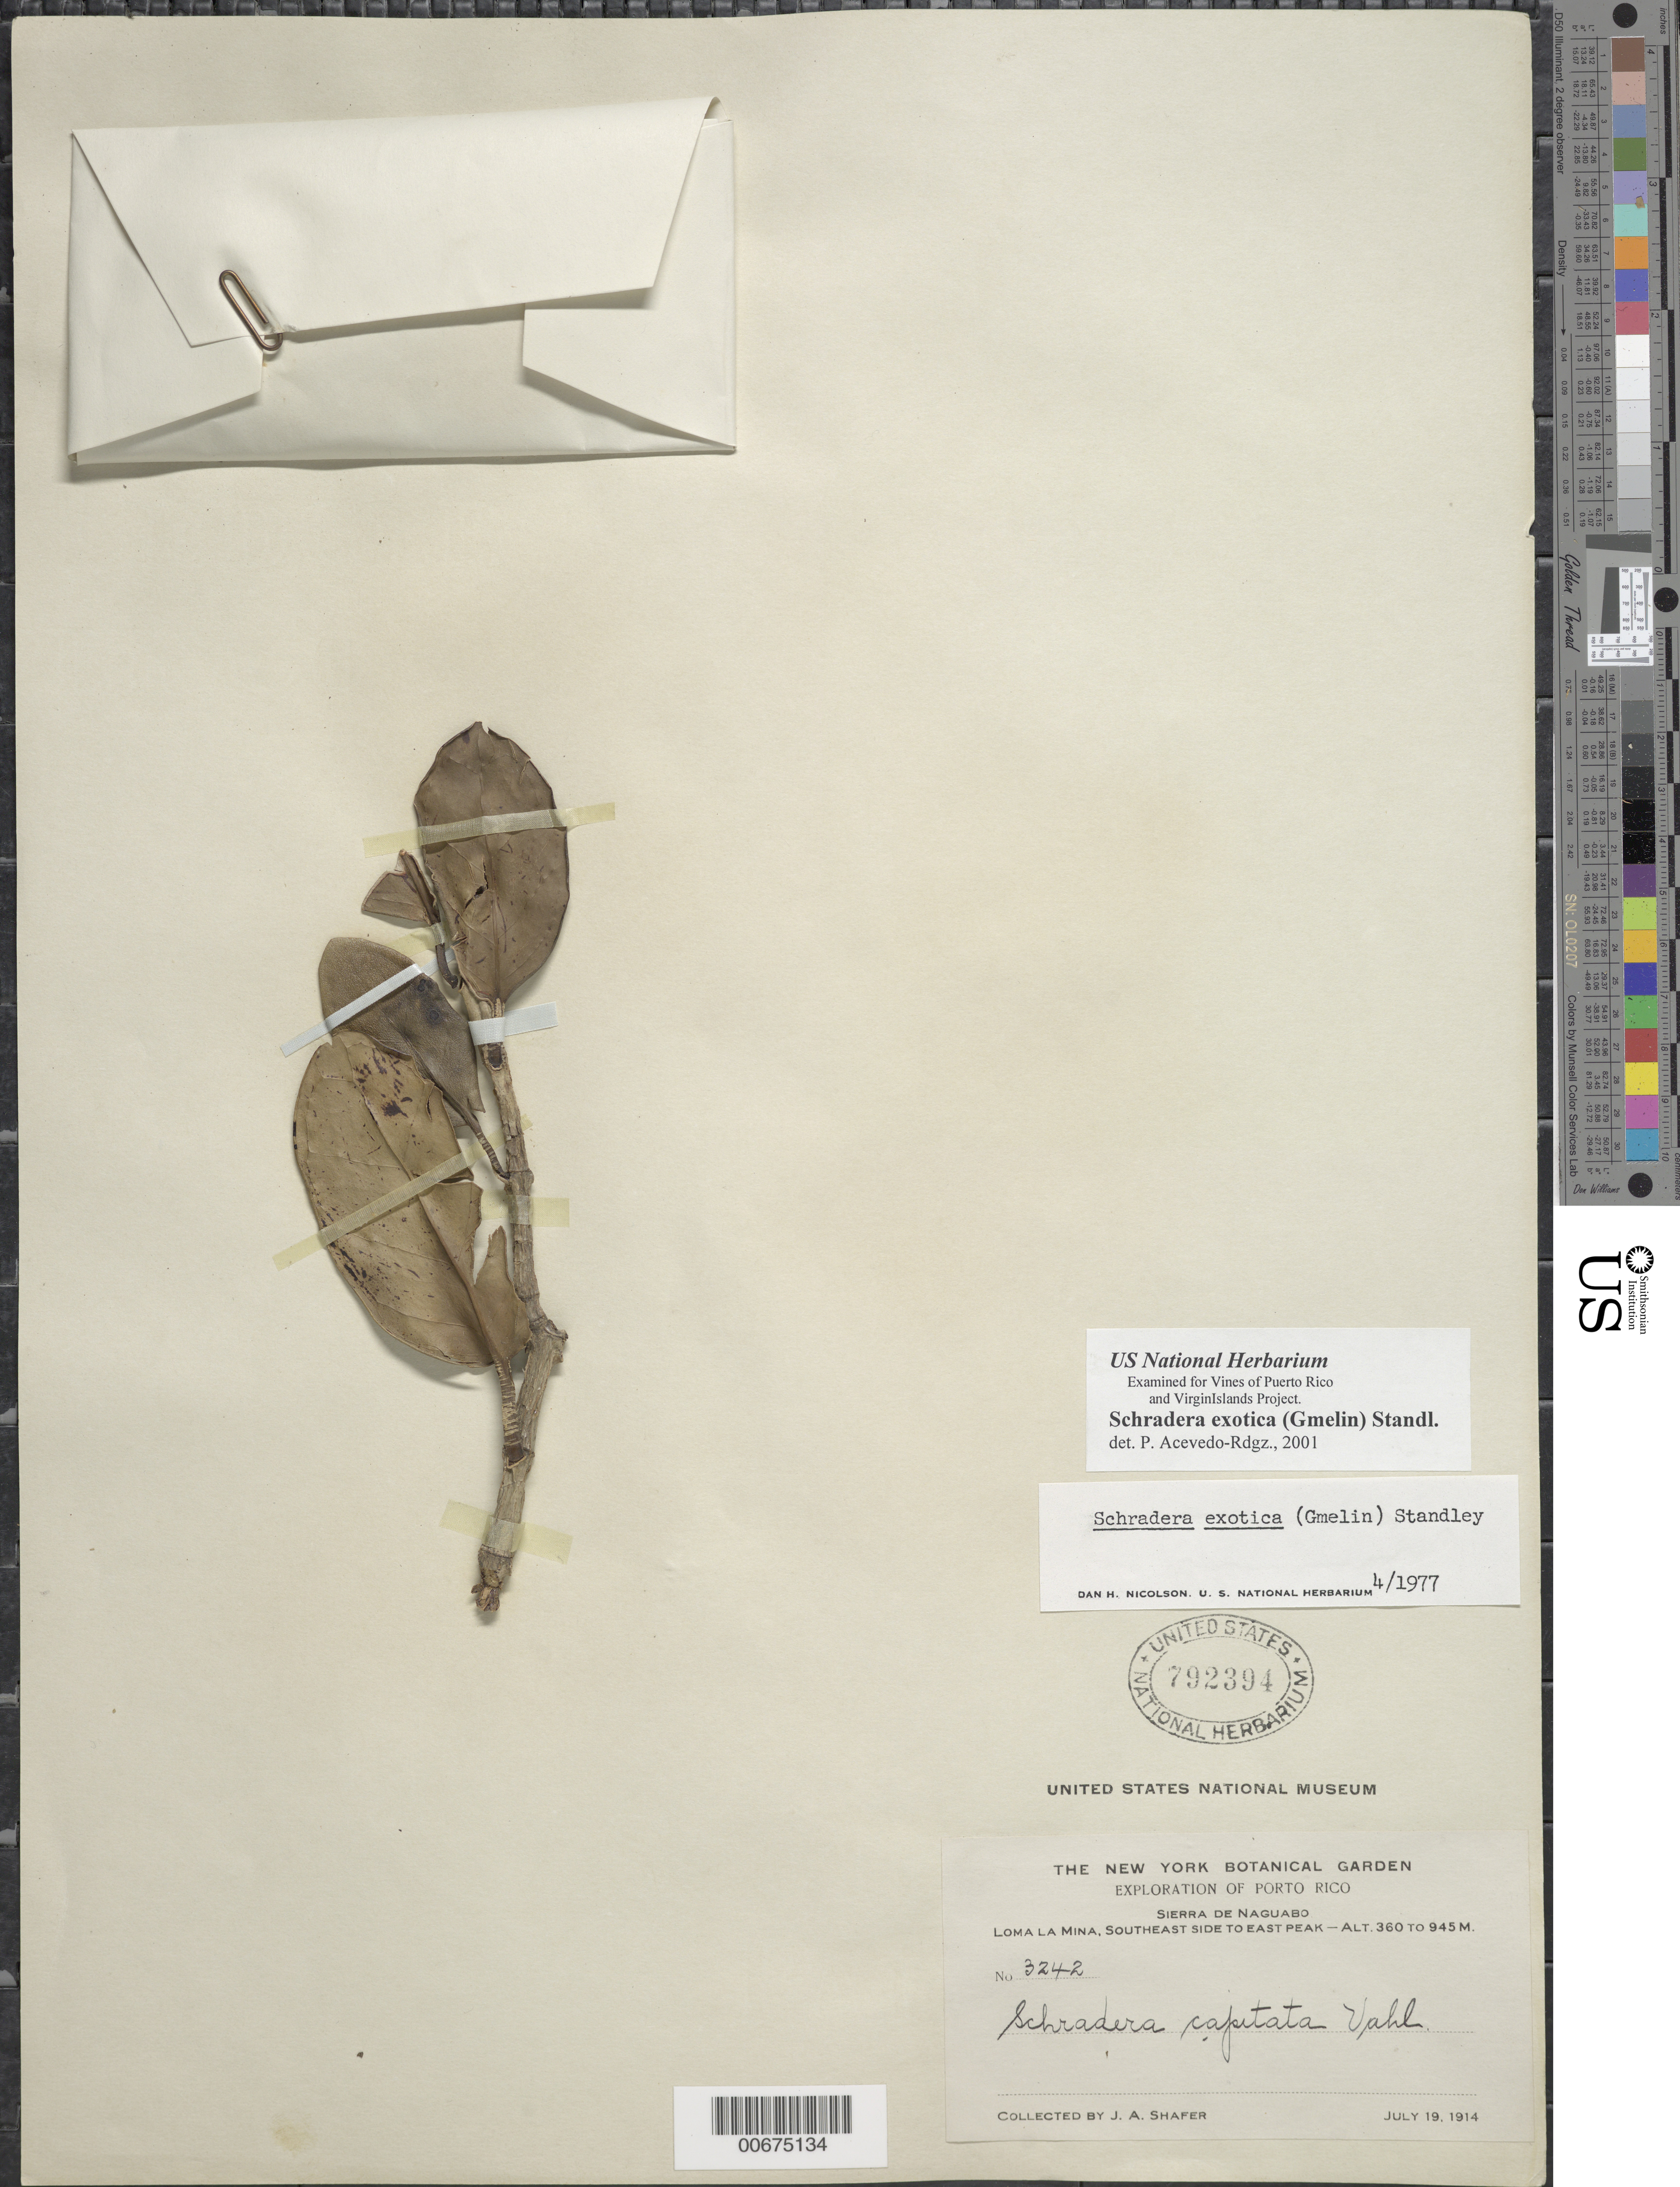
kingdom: Plantae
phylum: Tracheophyta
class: Magnoliopsida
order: Gentianales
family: Rubiaceae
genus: Schradera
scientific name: Schradera exotica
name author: (J.F. Gmel.) Standl.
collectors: J. A. Shafer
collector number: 3242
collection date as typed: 19 Jul 1914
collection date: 1914-07-19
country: Puerto Rico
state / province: Naguabo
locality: Sierra de Naguabo, Loma la Mina, SE side to East Peak.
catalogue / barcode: US 792394